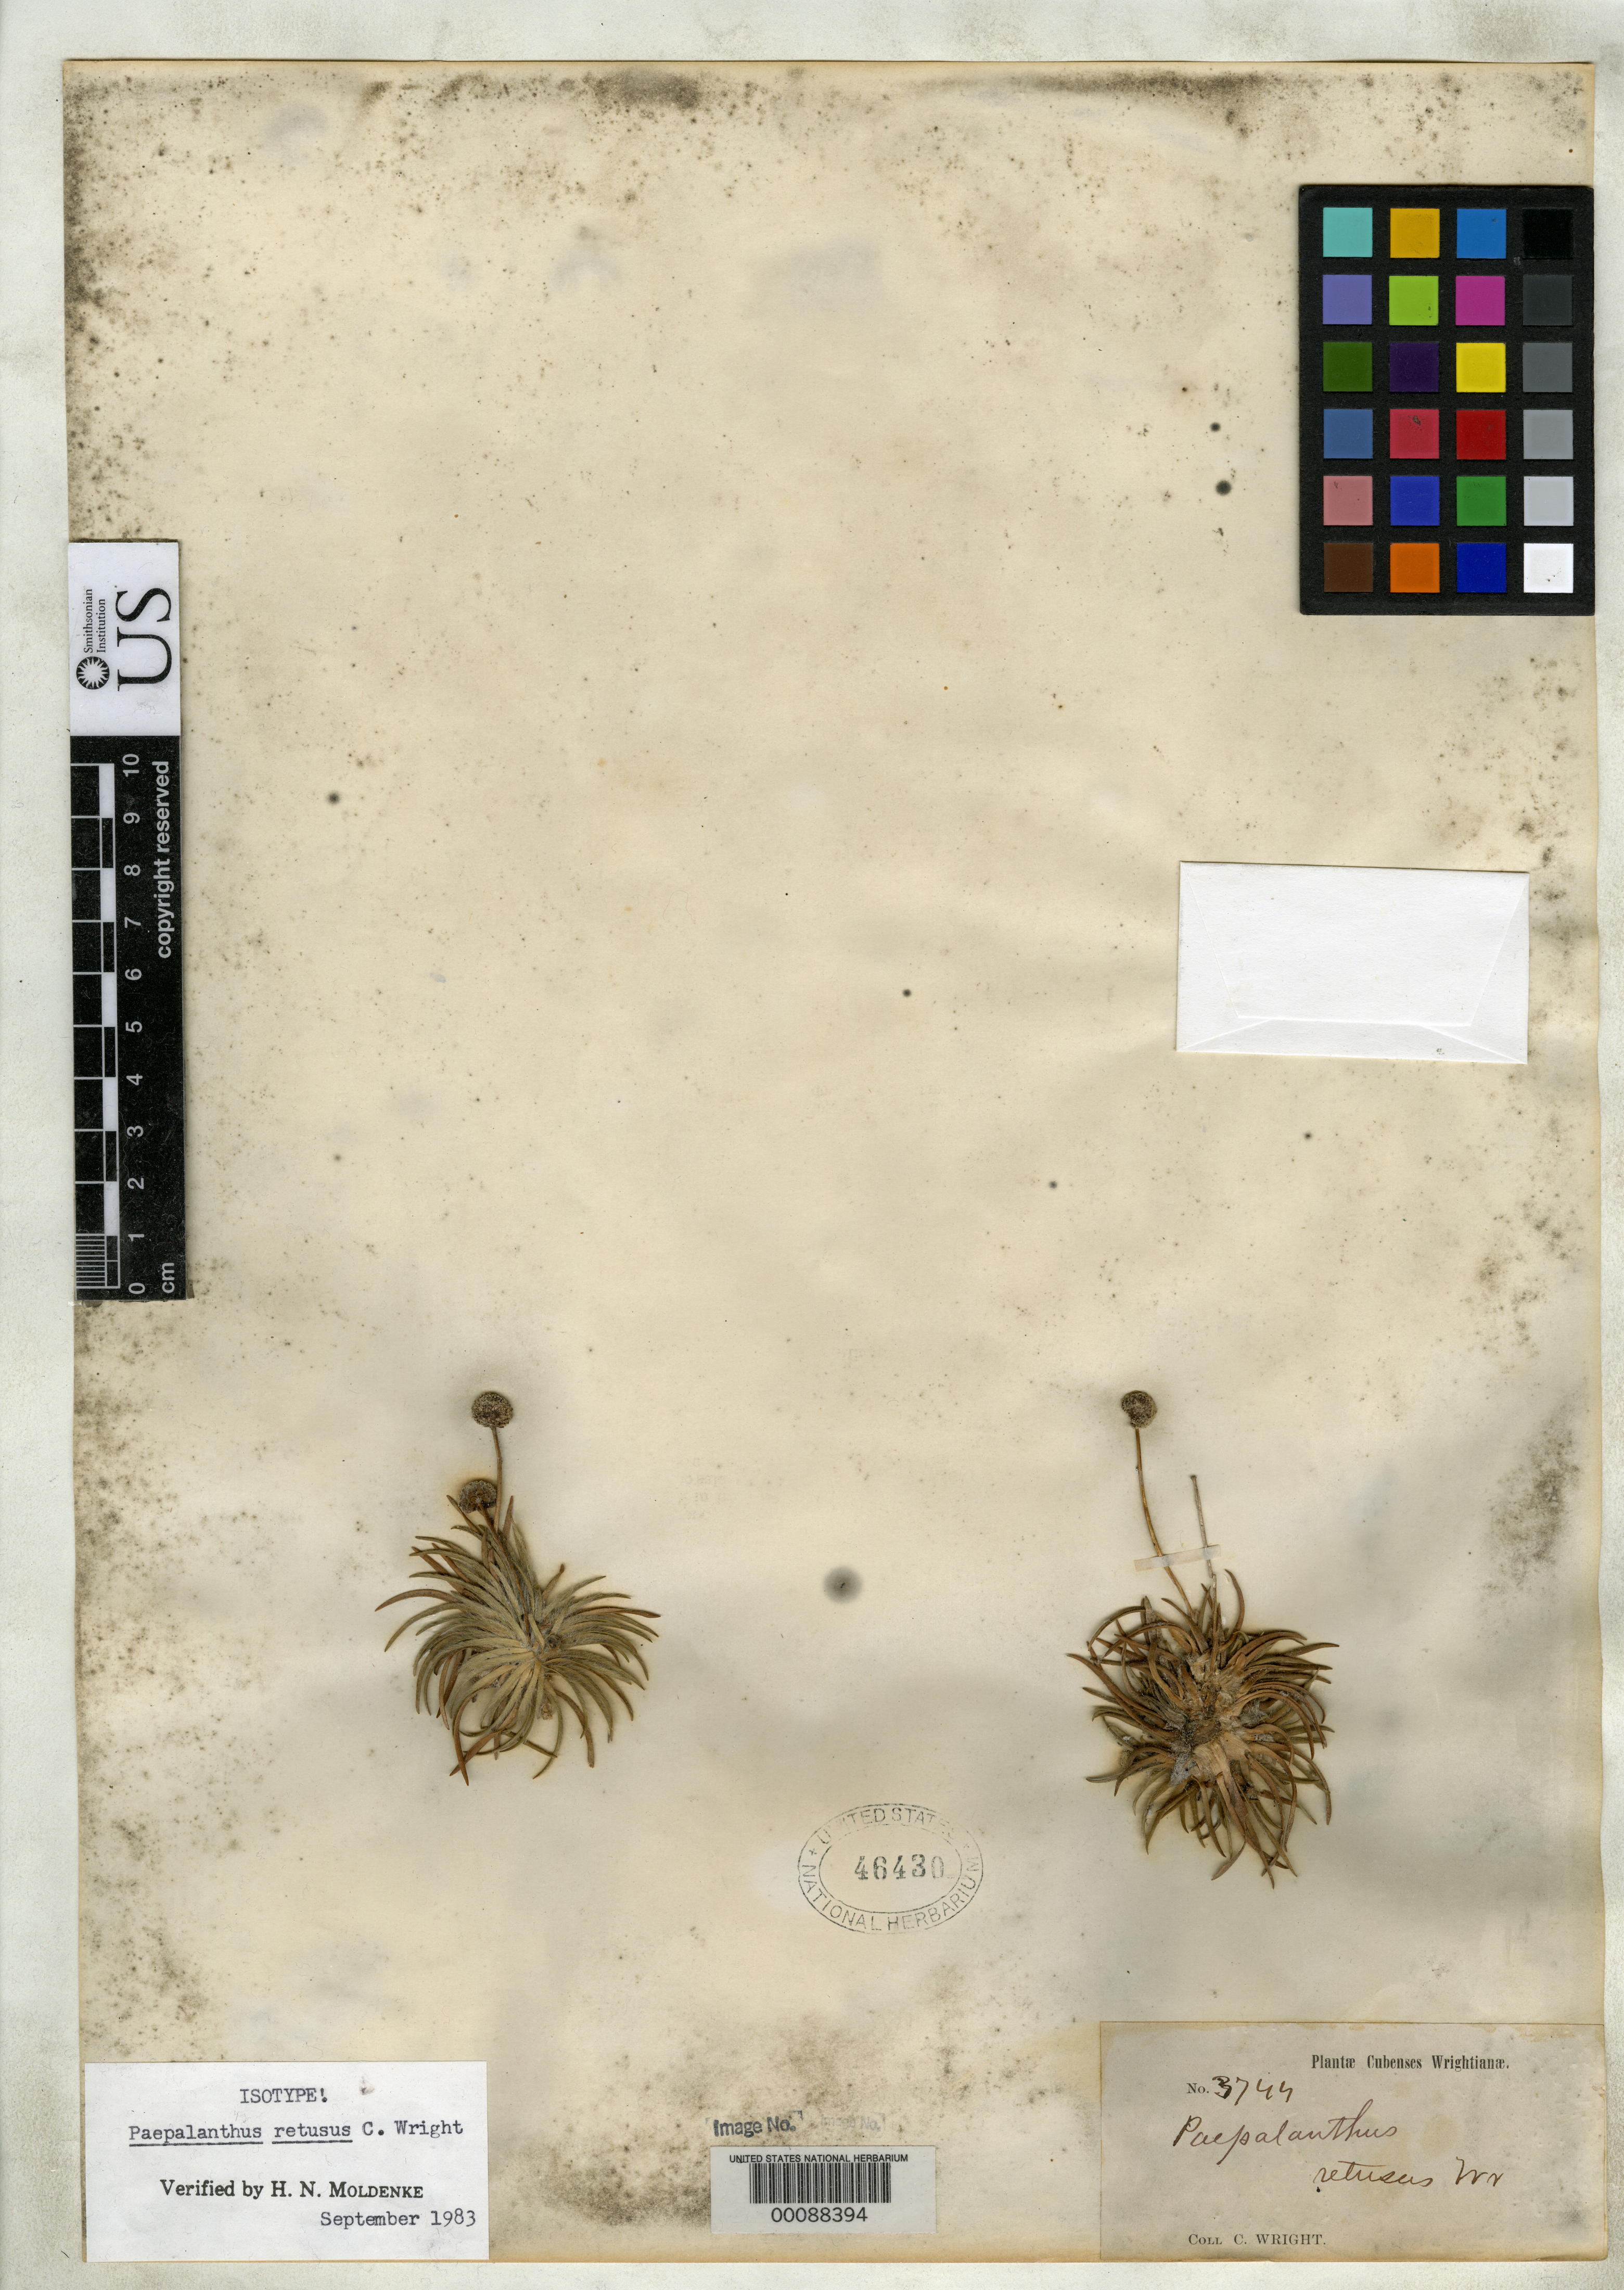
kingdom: Plantae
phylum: Tracheophyta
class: Liliopsida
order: Poales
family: Eriocaulaceae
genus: Paepalanthus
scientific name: Paepalanthus retusus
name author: C. Wright in Sauvalle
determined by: Moldenke, H. N.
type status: Isotype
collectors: C. Wright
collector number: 3744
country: Cuba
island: Greater Antilles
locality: Grifa y Guanes.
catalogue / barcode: US 46430